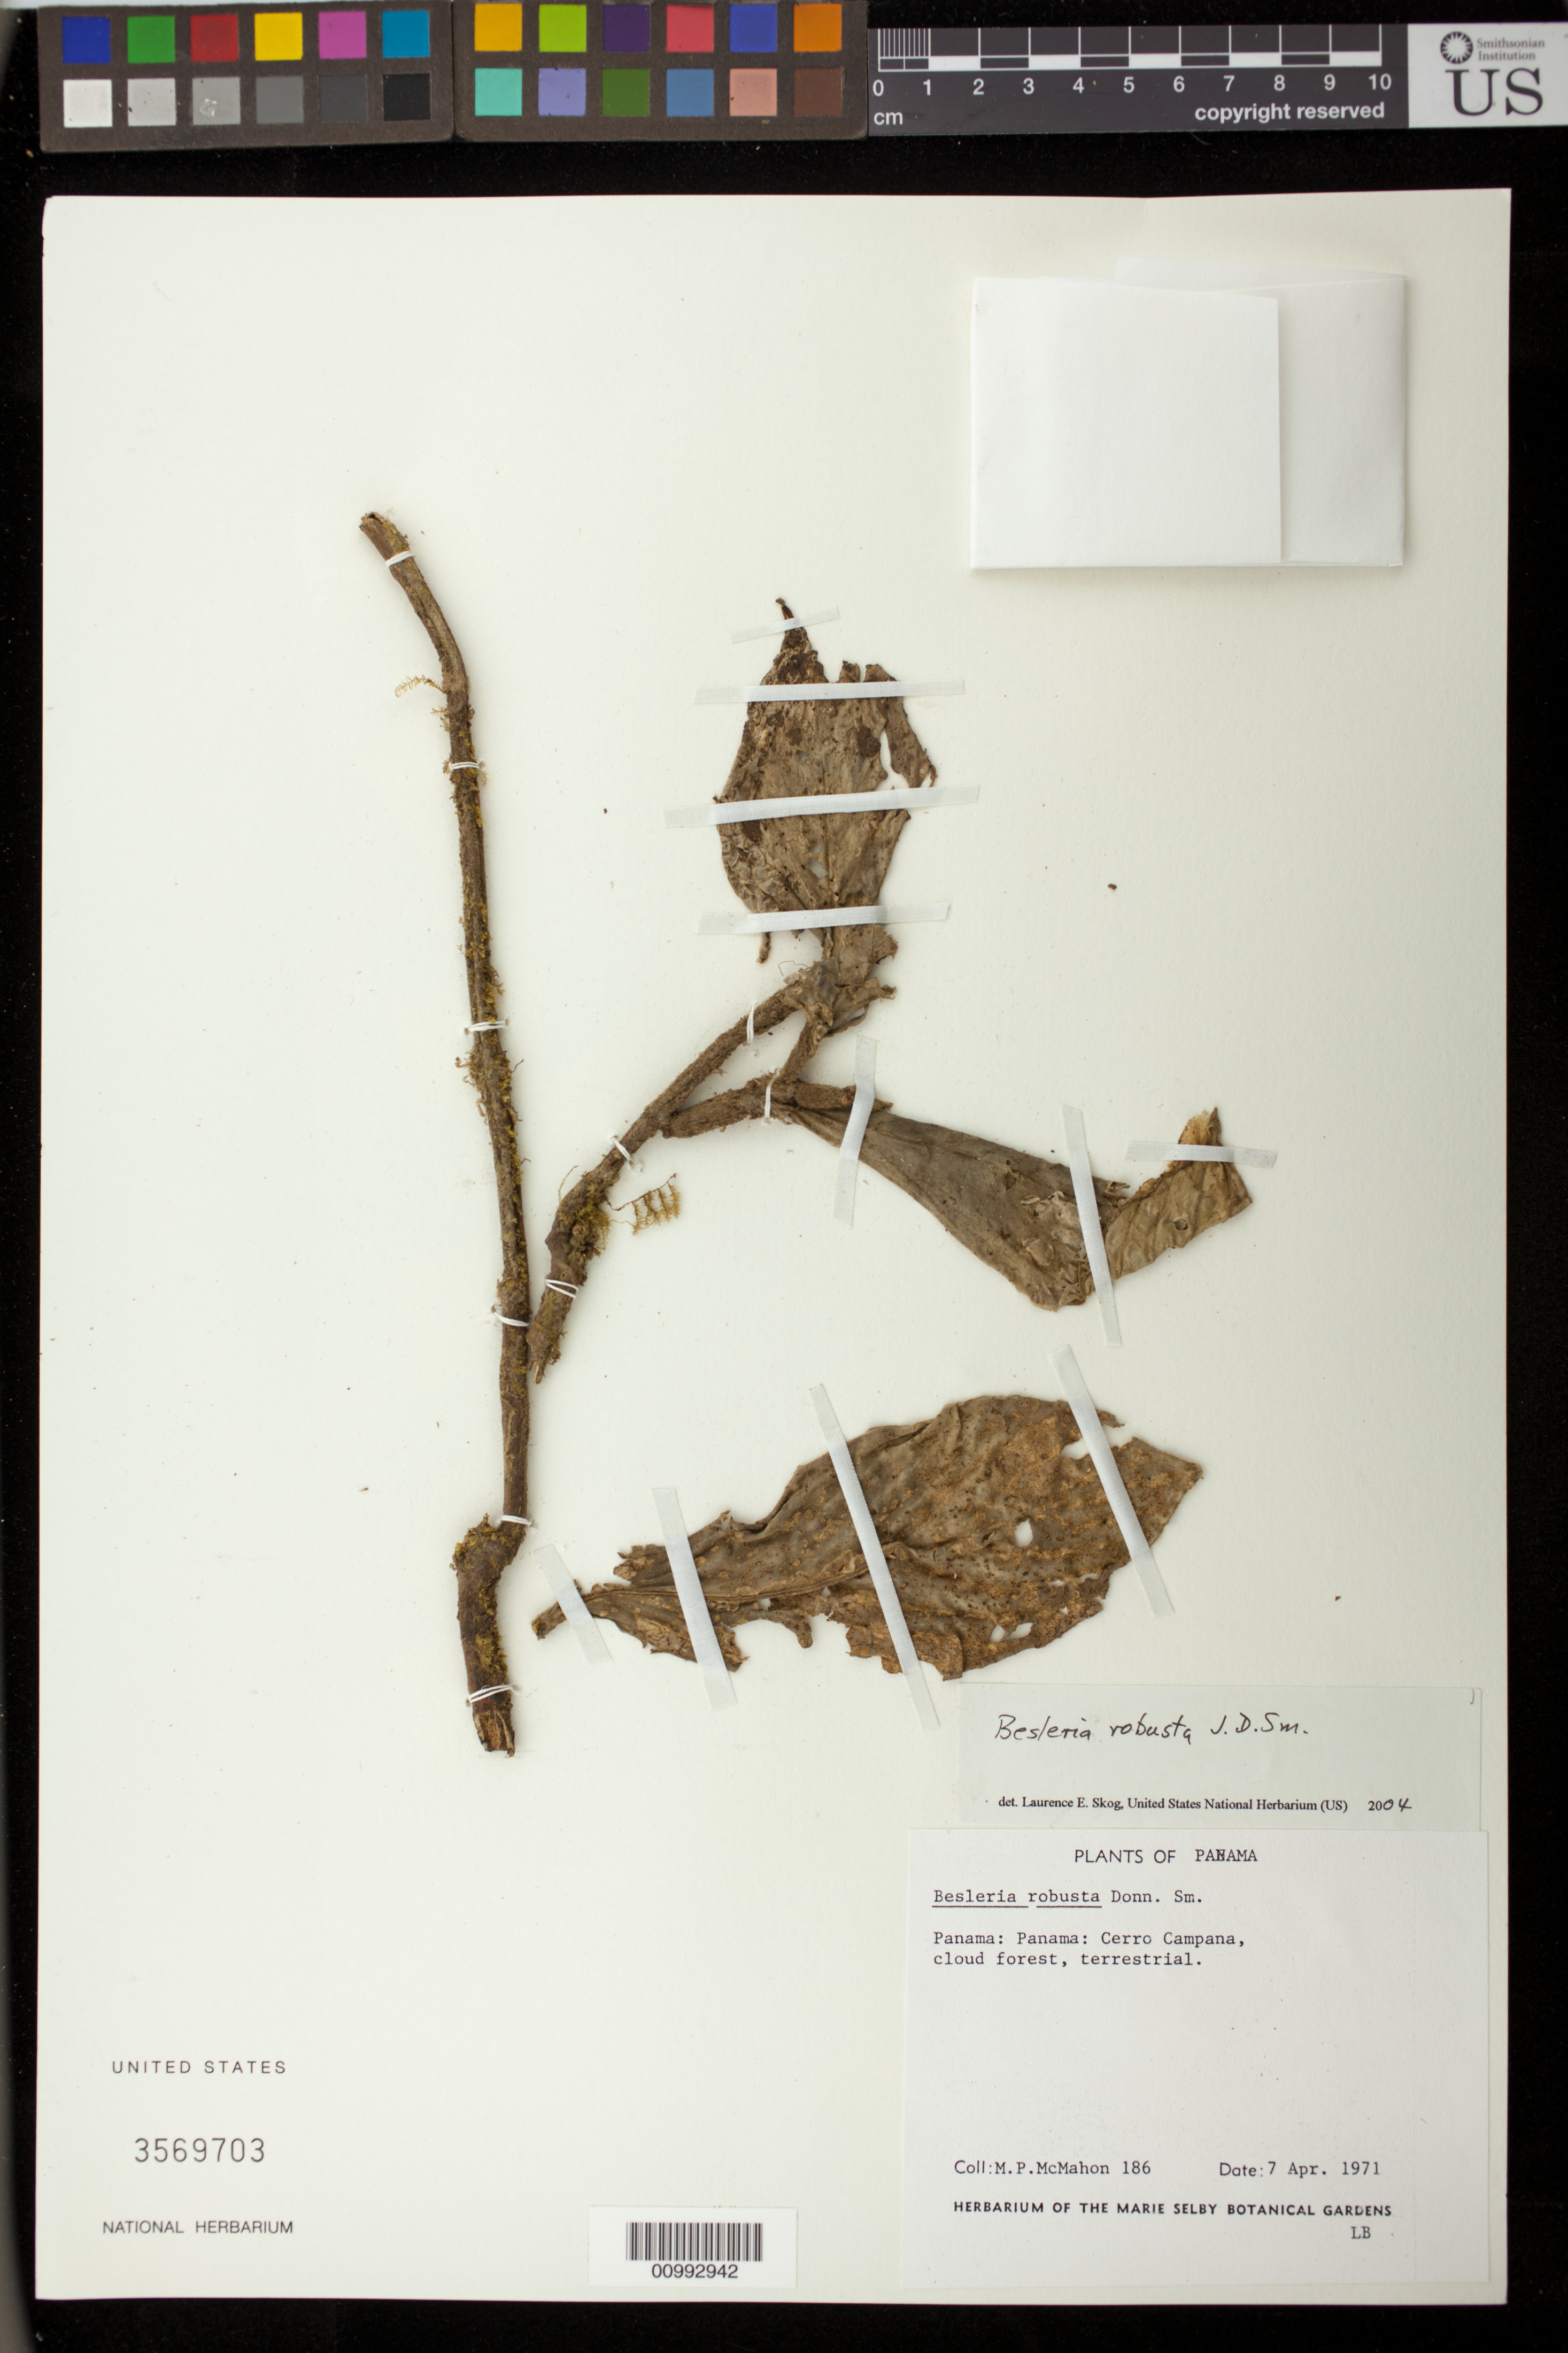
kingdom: Plantae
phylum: Tracheophyta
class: Magnoliopsida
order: Lamiales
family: Gesneriaceae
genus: Besleria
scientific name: Besleria robusta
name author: Donn. Sm.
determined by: Skog, Laurence E.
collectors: M. McMahon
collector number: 186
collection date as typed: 07 Apr 1971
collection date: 1971-04-07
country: Panama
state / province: Panamá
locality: Panam: Cerro Campana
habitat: Cloud forest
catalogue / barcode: US 3569703